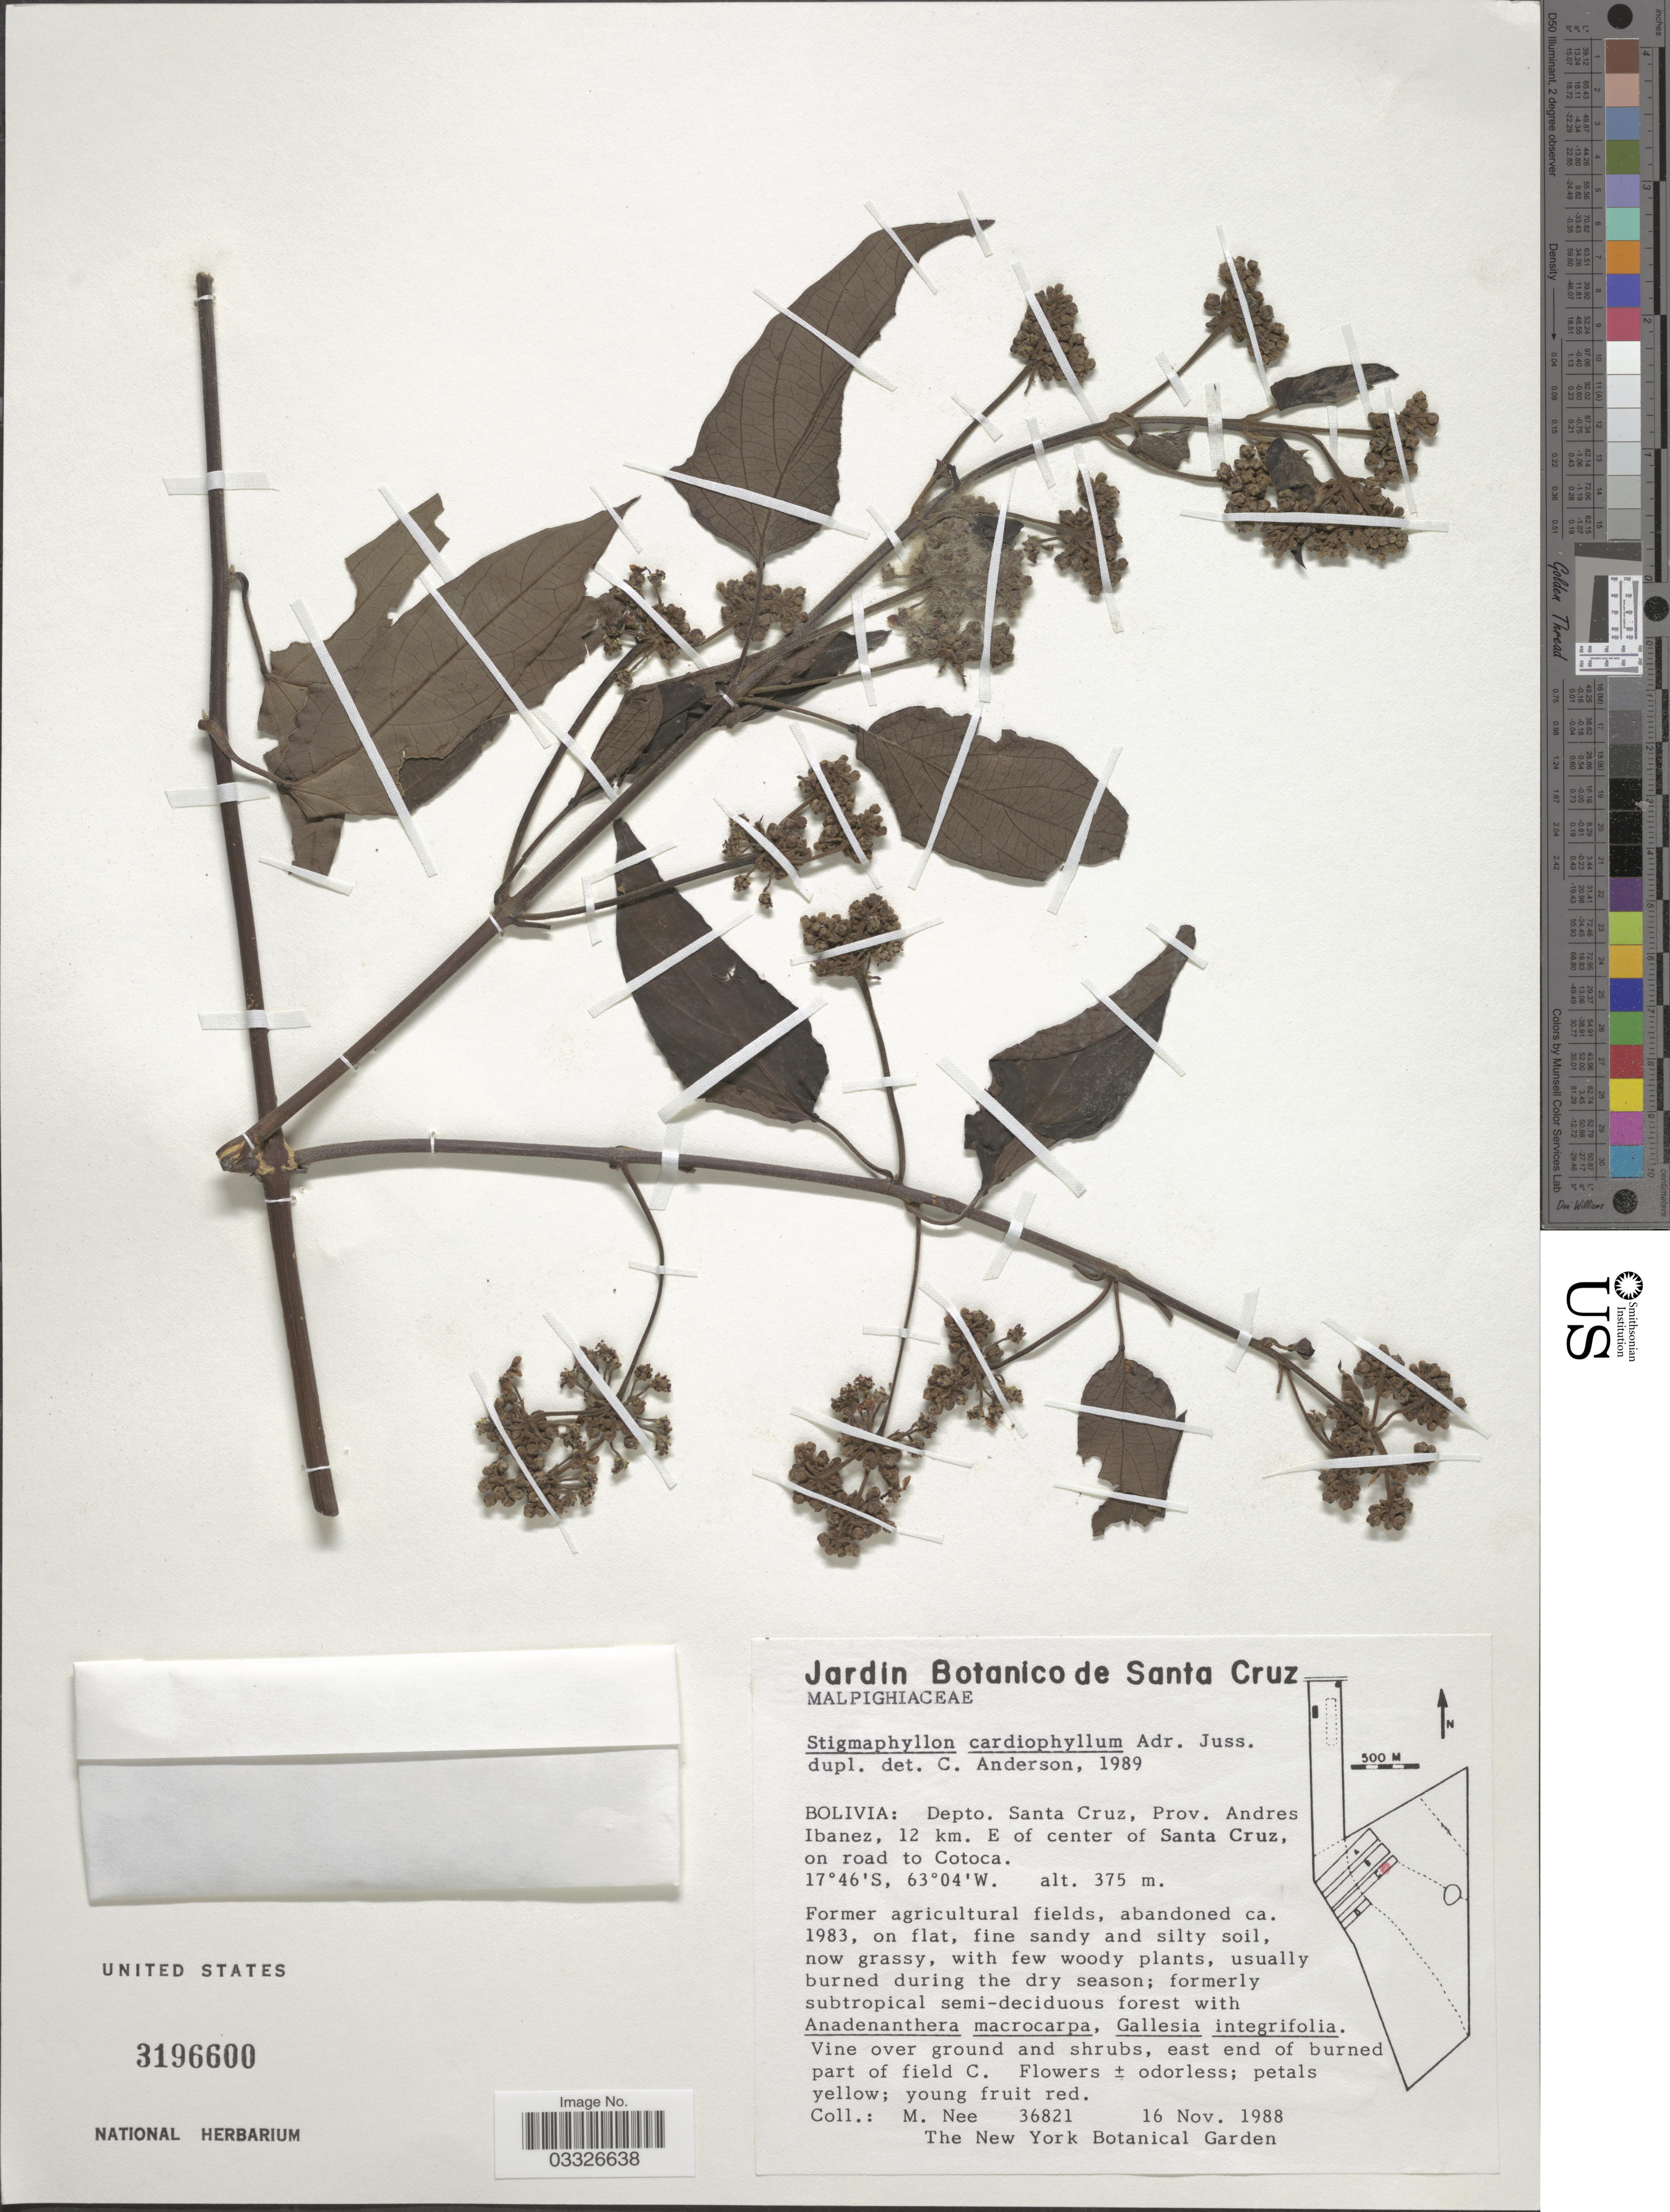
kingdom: Plantae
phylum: Tracheophyta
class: Magnoliopsida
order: Malpighiales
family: Malpighiaceae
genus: Stigmaphyllon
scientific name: Stigmaphyllon cardiophyllum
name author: A. Juss.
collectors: M. Nee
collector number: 36821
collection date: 1988-11-16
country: Bolivia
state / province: Santa Cruz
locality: Depto. Santa Cruz, Prov. Andes Ibanez, 12 km. E of center of Santa Cruz, on road to Cotoca.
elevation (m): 375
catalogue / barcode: US 3196600